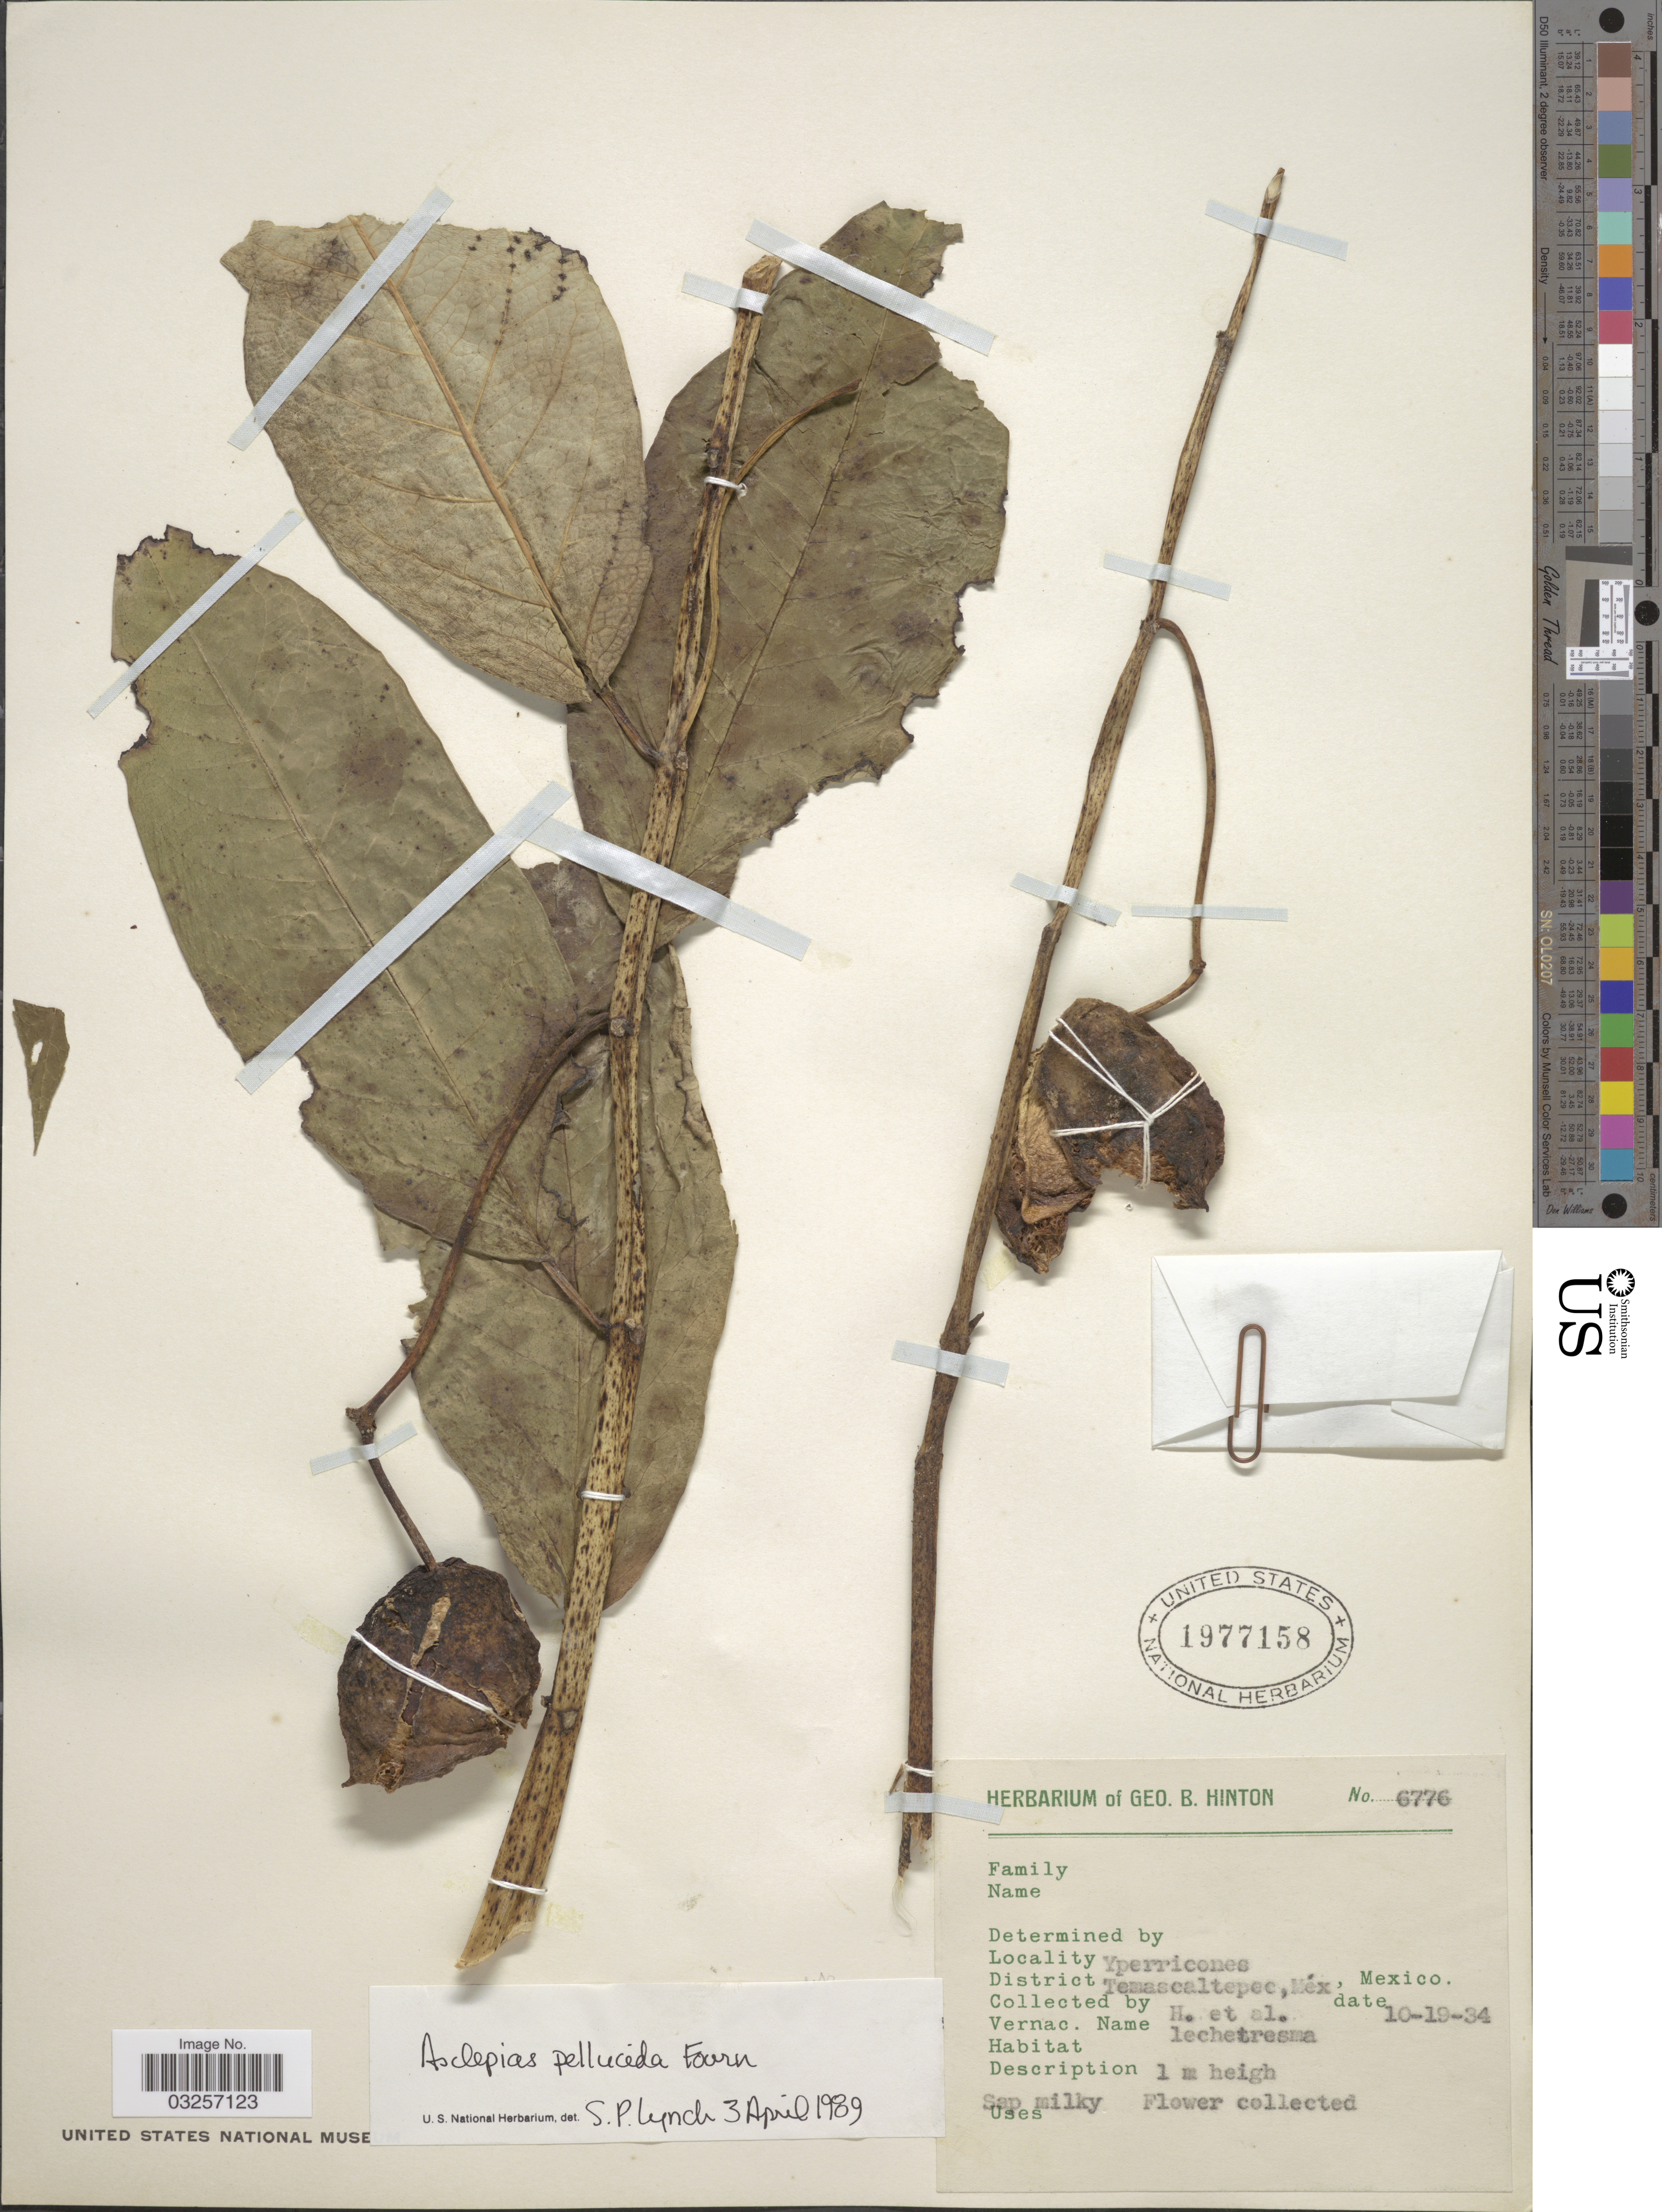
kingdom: Plantae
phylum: Tracheophyta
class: Magnoliopsida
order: Gentianales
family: Apocynaceae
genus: Asclepias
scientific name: Asclepias pellucida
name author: E. Fourn.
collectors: G. B. Hinton & et al.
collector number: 6776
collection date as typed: Transcribed d/m/y: 19/10/34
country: Mexico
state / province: México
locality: Yperricones, District Temascaltepec.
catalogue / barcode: US 1977158